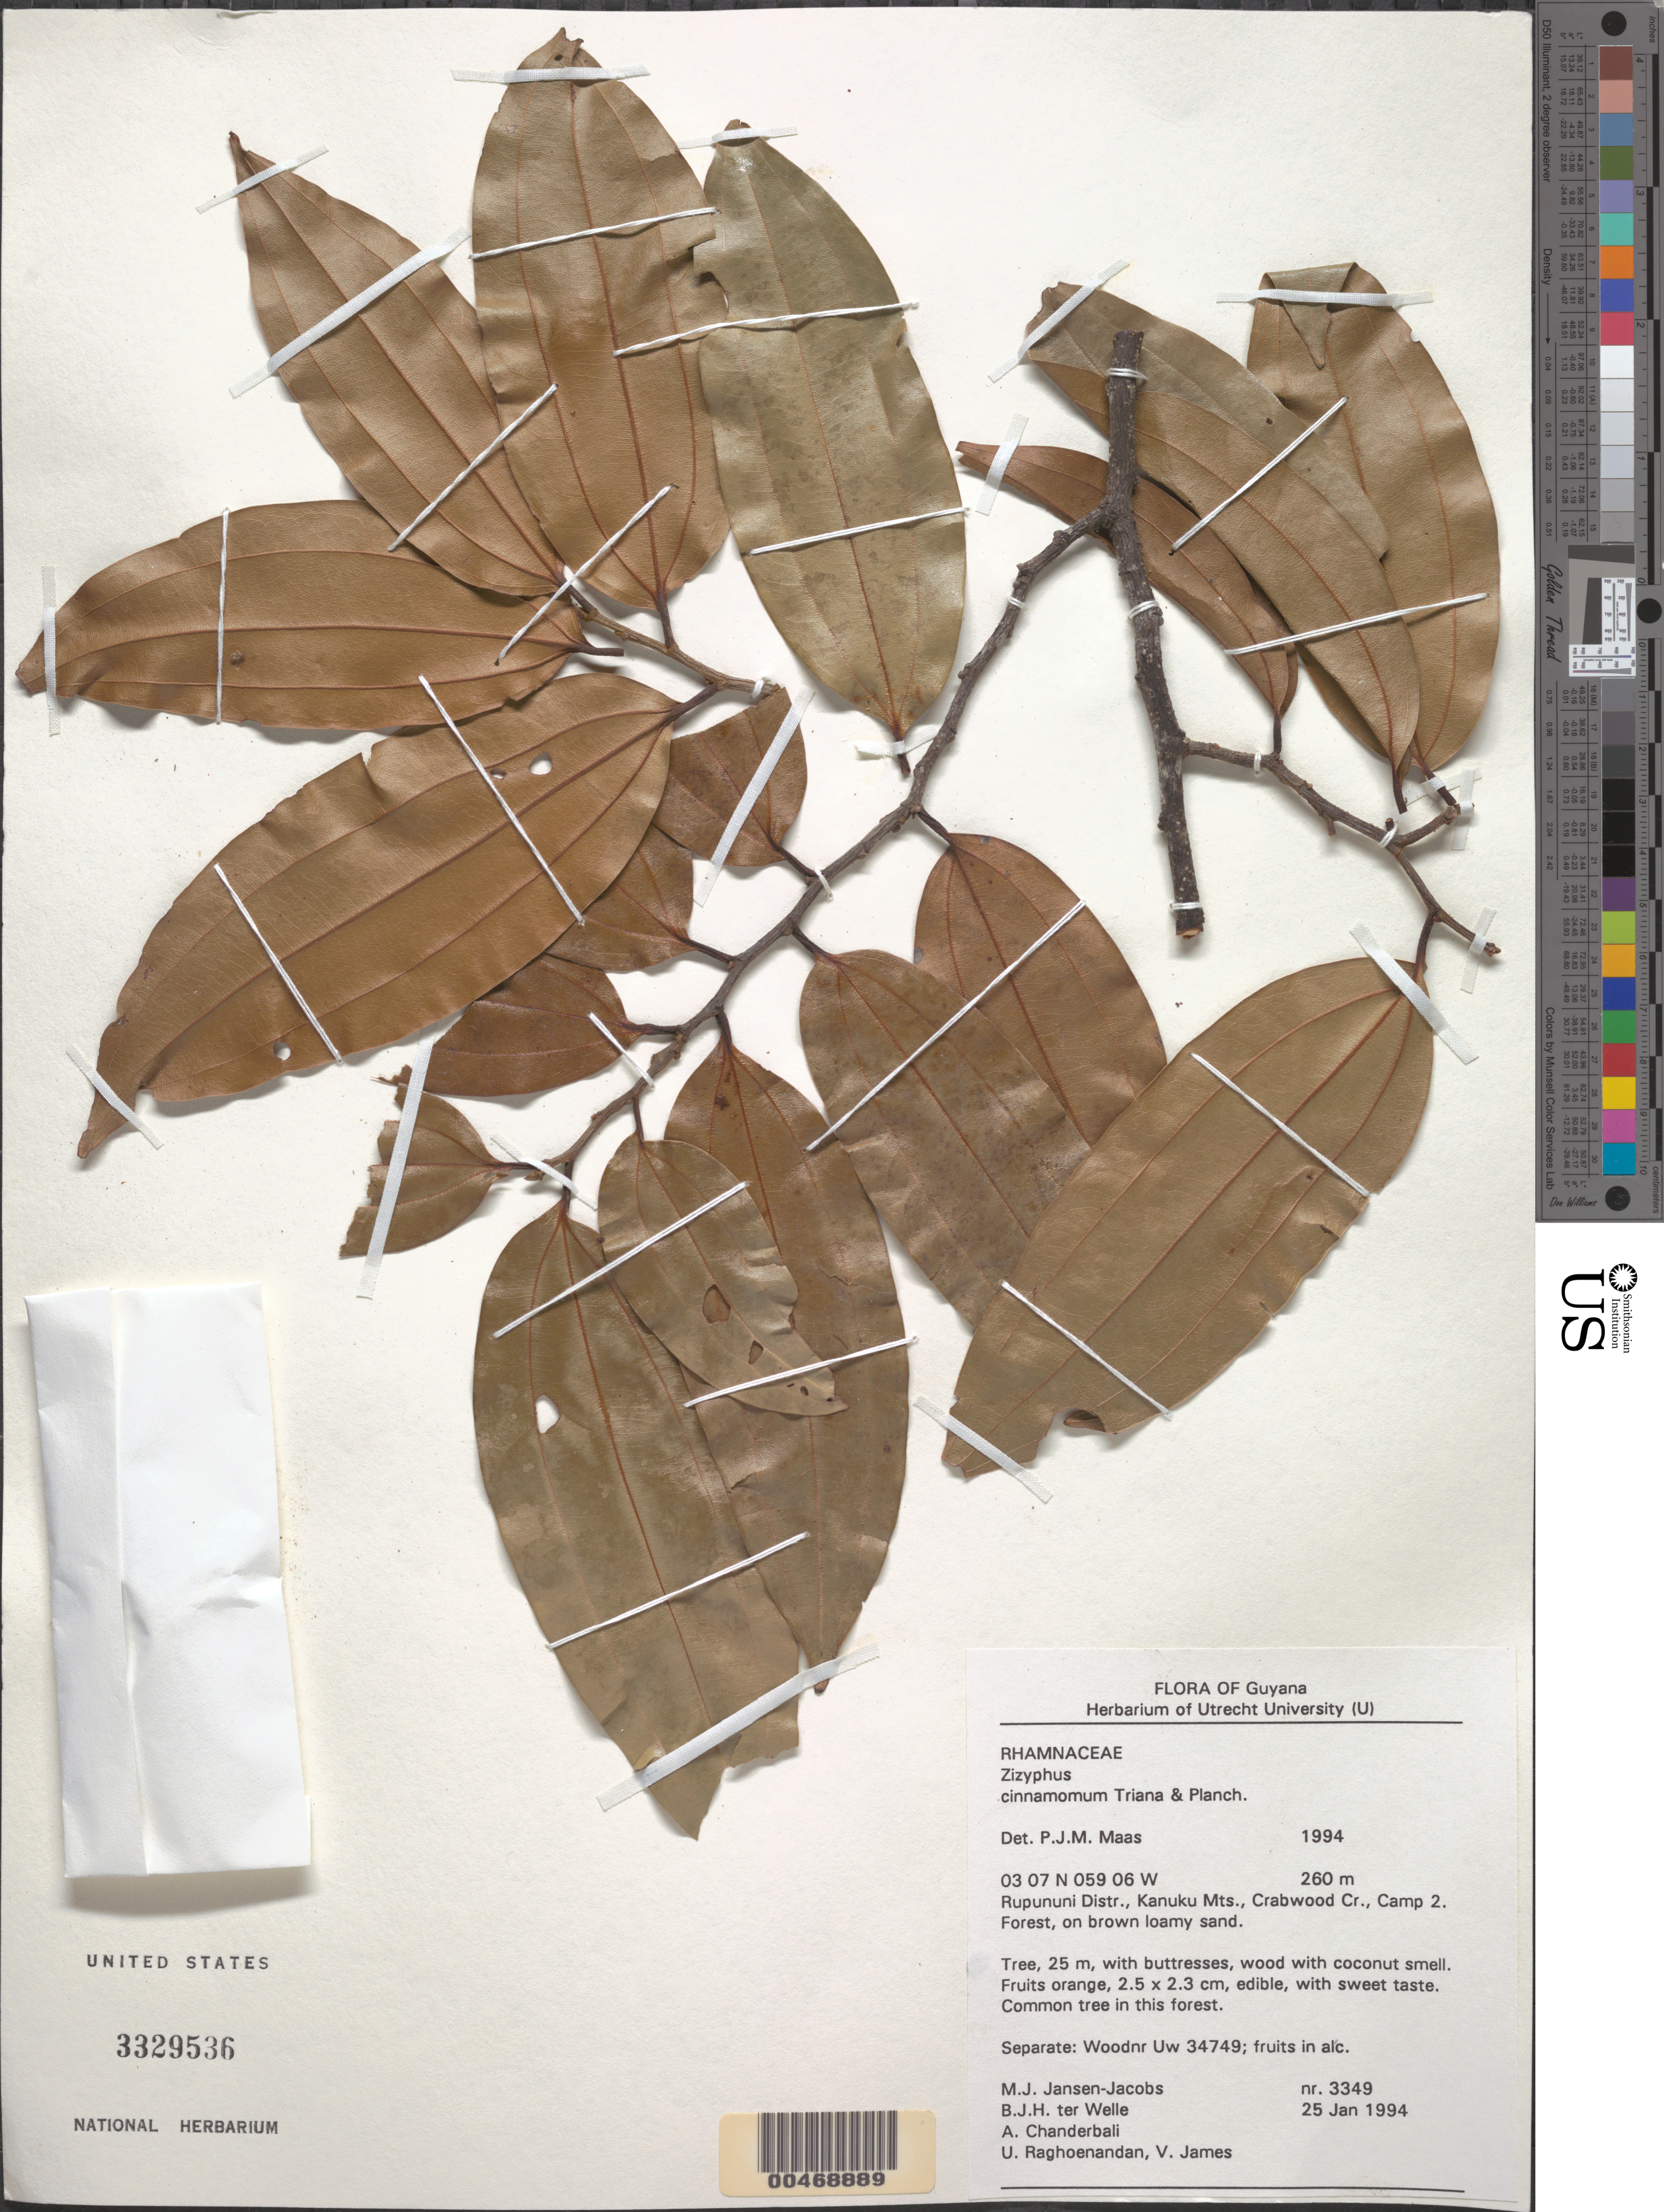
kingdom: Plantae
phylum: Tracheophyta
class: Magnoliopsida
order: Rosales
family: Rhamnaceae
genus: Sarcomphalus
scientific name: Sarcomphalus cinnamomum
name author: (Triana & Planch.) Hauenschild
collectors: M. J. Jansen-Jacobs, B. Welle, A. S. Chanderbali, U. Raghoenandan & V. James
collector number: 3349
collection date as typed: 25-Jan-94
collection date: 1994-01-25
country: Guyana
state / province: U. Takutu-U. Essequibo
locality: Crabwood Cr., Camp 2, Kanuku Mts., Rupununi District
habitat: Forest, on brown loamy sand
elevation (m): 260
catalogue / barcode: US 3329536